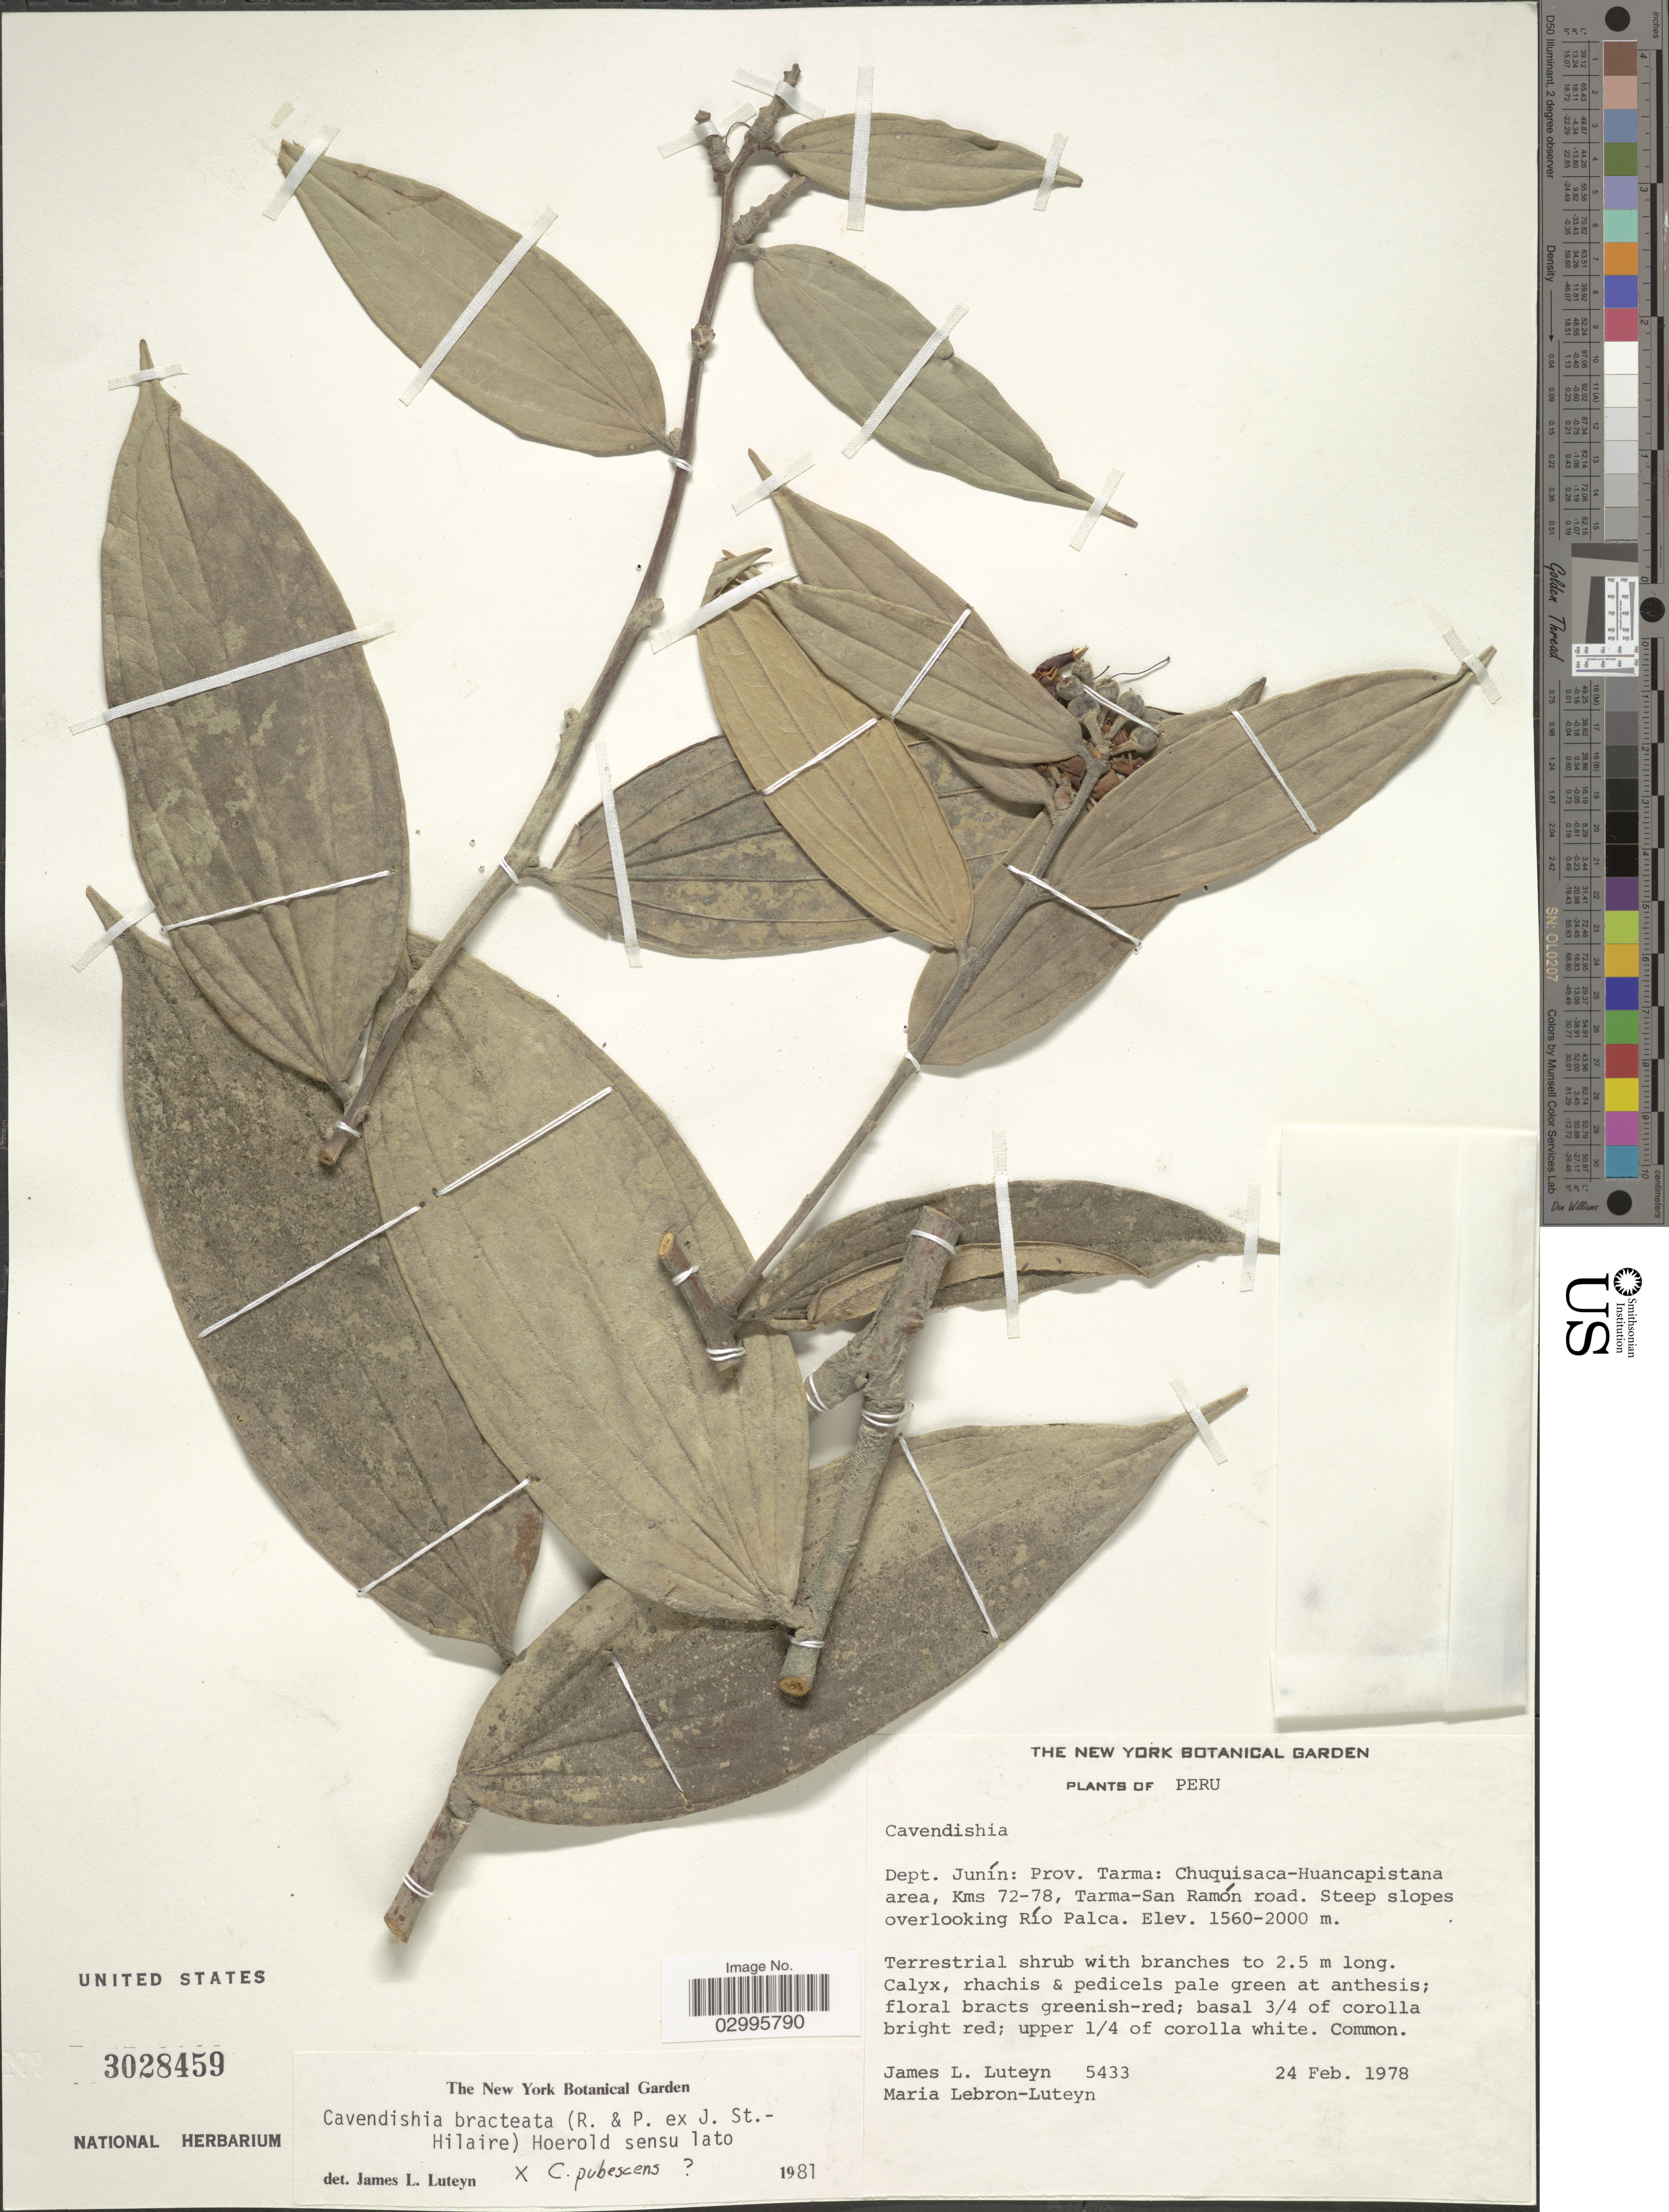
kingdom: Plantae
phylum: Tracheophyta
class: Magnoliopsida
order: Ericales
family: Ericaceae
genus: Cavendishia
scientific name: Cavendishia bracteata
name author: (Ruiz & Pav. ex J. St.-Hil.) Hoerold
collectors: J. Luteyn & M. L. Lebrón-Luteyn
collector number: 5433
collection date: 1978-02-24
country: Peru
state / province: Junín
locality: Dept. Junín: Prov. Tarma: Chuquisaca-Huancapistana area, Kms 72-78, Tarma-San Rámon road. Steep slopes overlooking Río Palca.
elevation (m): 1560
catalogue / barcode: US 3028459